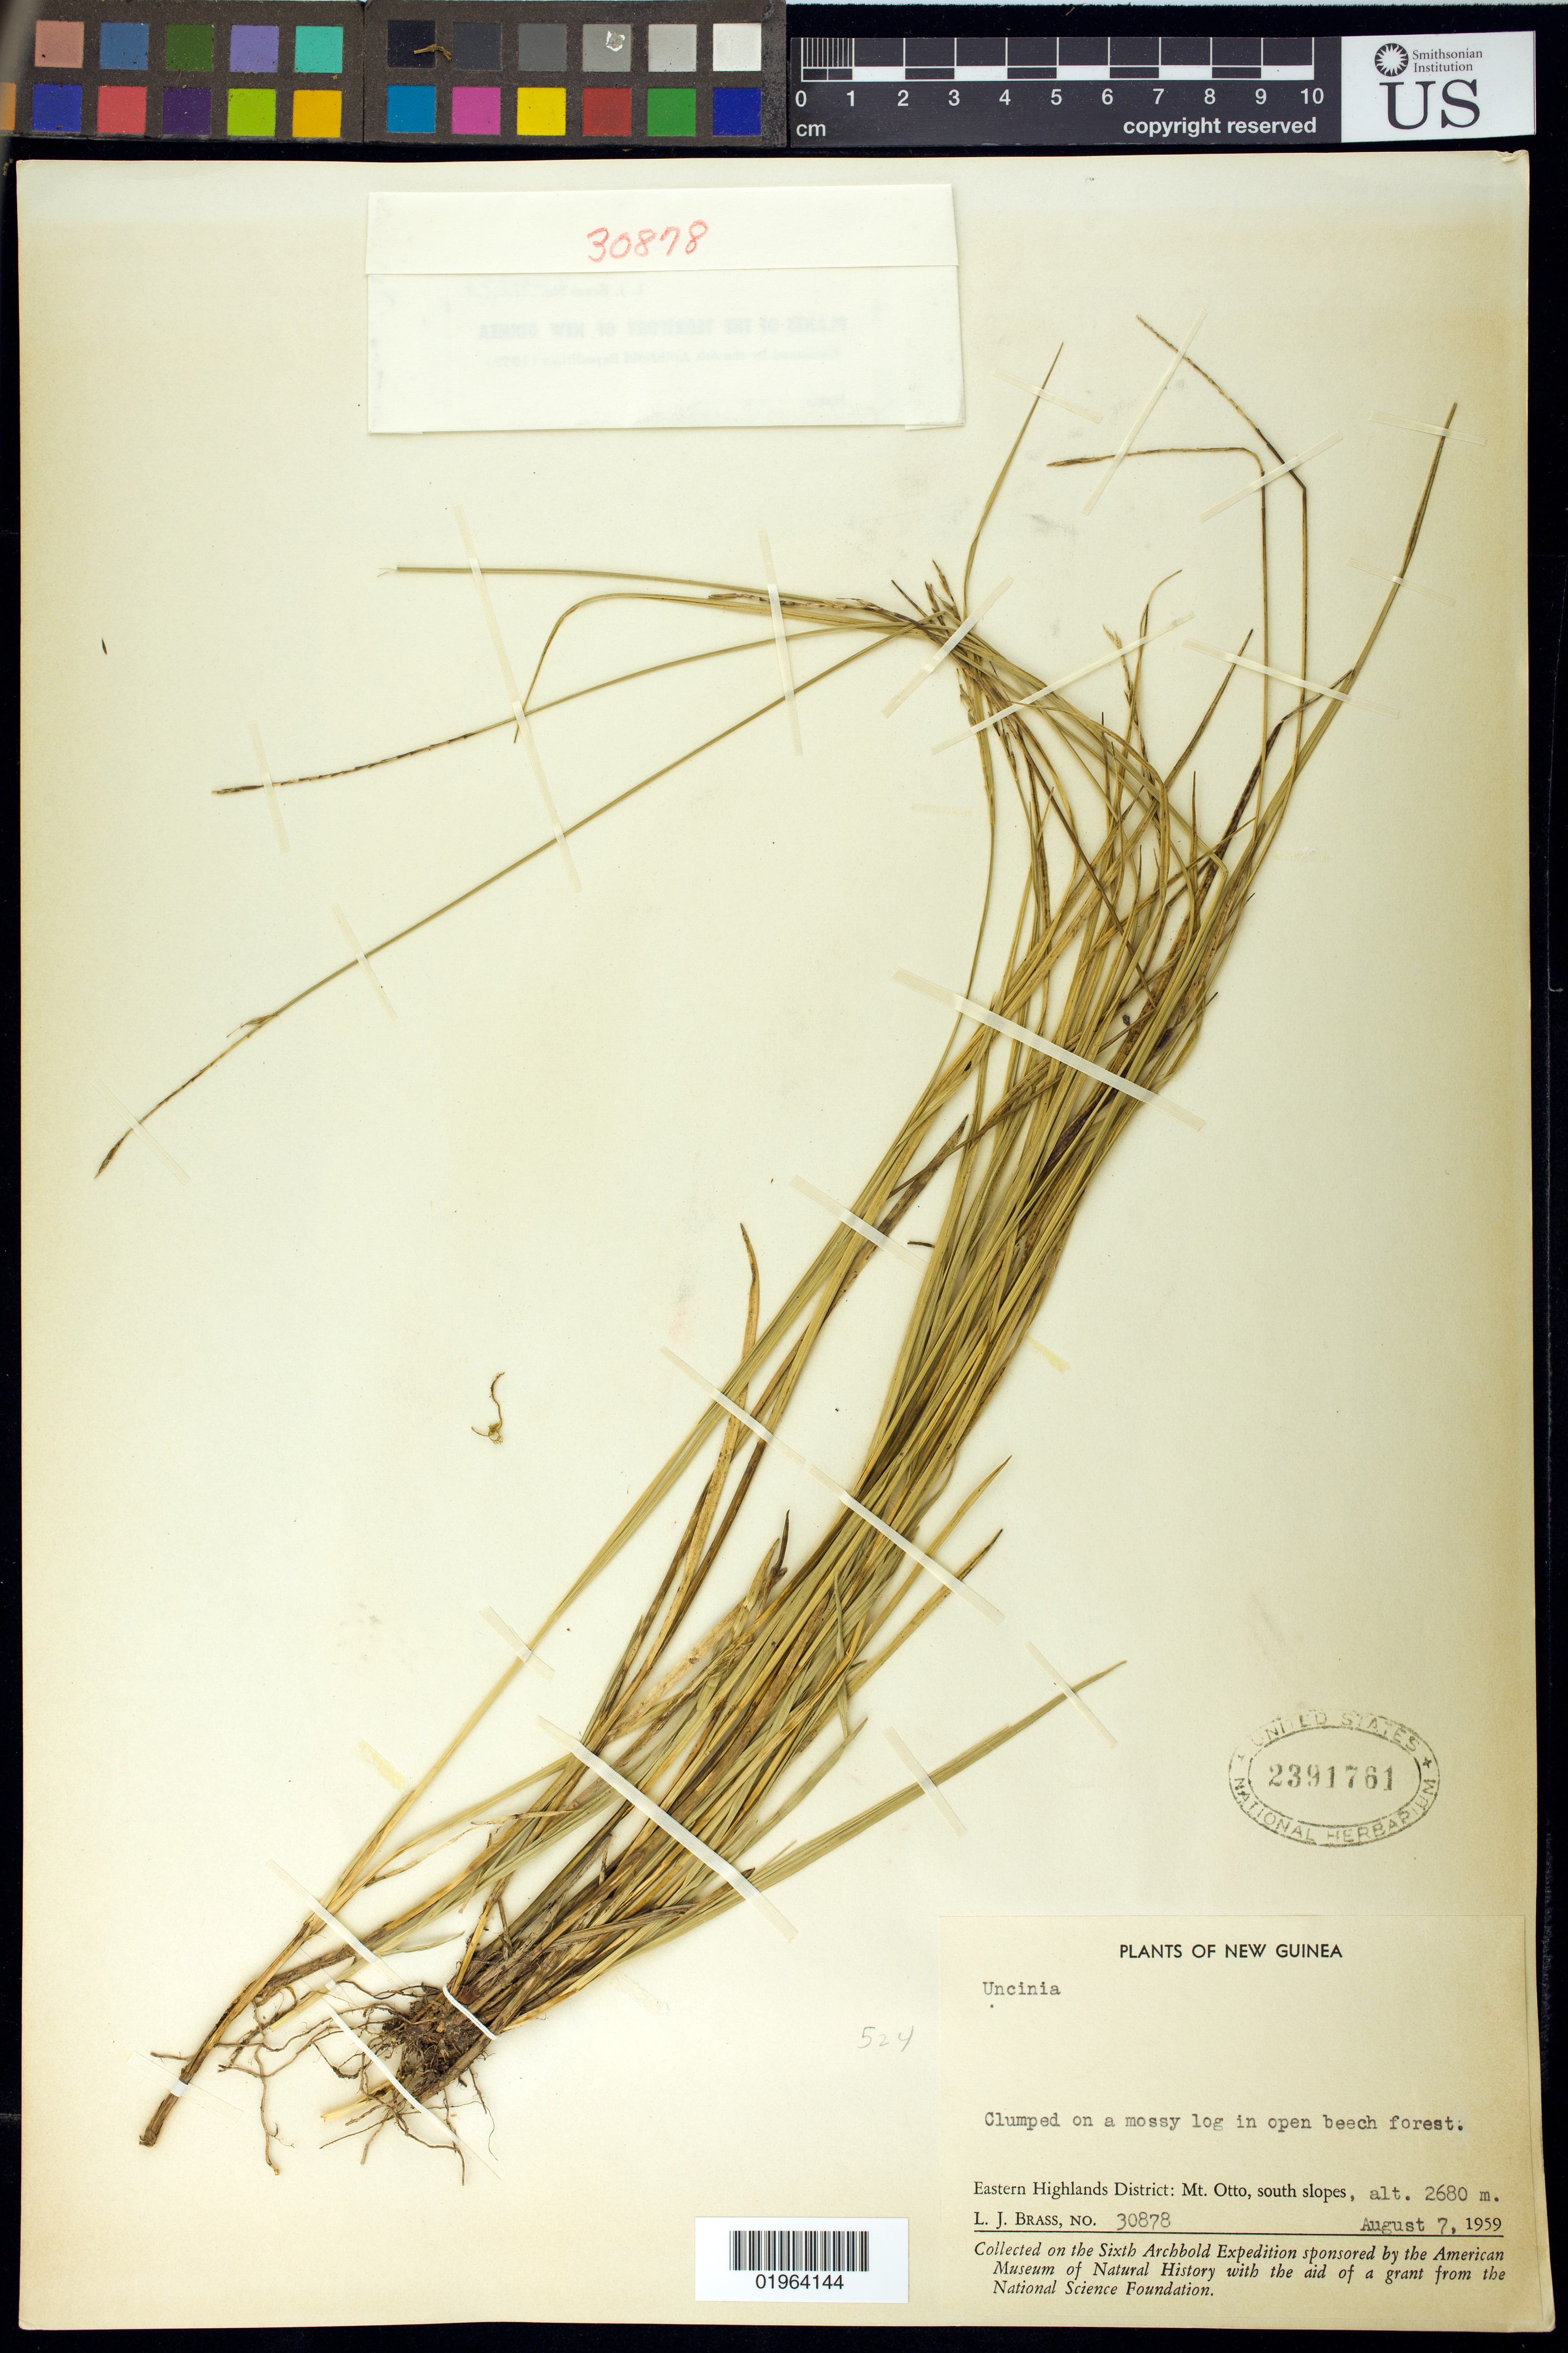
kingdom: Plantae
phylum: Tracheophyta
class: Liliopsida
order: Poales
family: Cyperaceae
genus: Carex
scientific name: Carex sp.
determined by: Strong, Mark T., (BOT), Smithsonian Institution - National Museum of Natural History (UNITED STATES)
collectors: L. J. Brass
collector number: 30878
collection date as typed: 07 Aug 1959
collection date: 1959-08-07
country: Papua New Guinea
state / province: Eastern Highlands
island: New Guinea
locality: Mt. Otto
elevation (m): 2680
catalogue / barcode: US 2391761